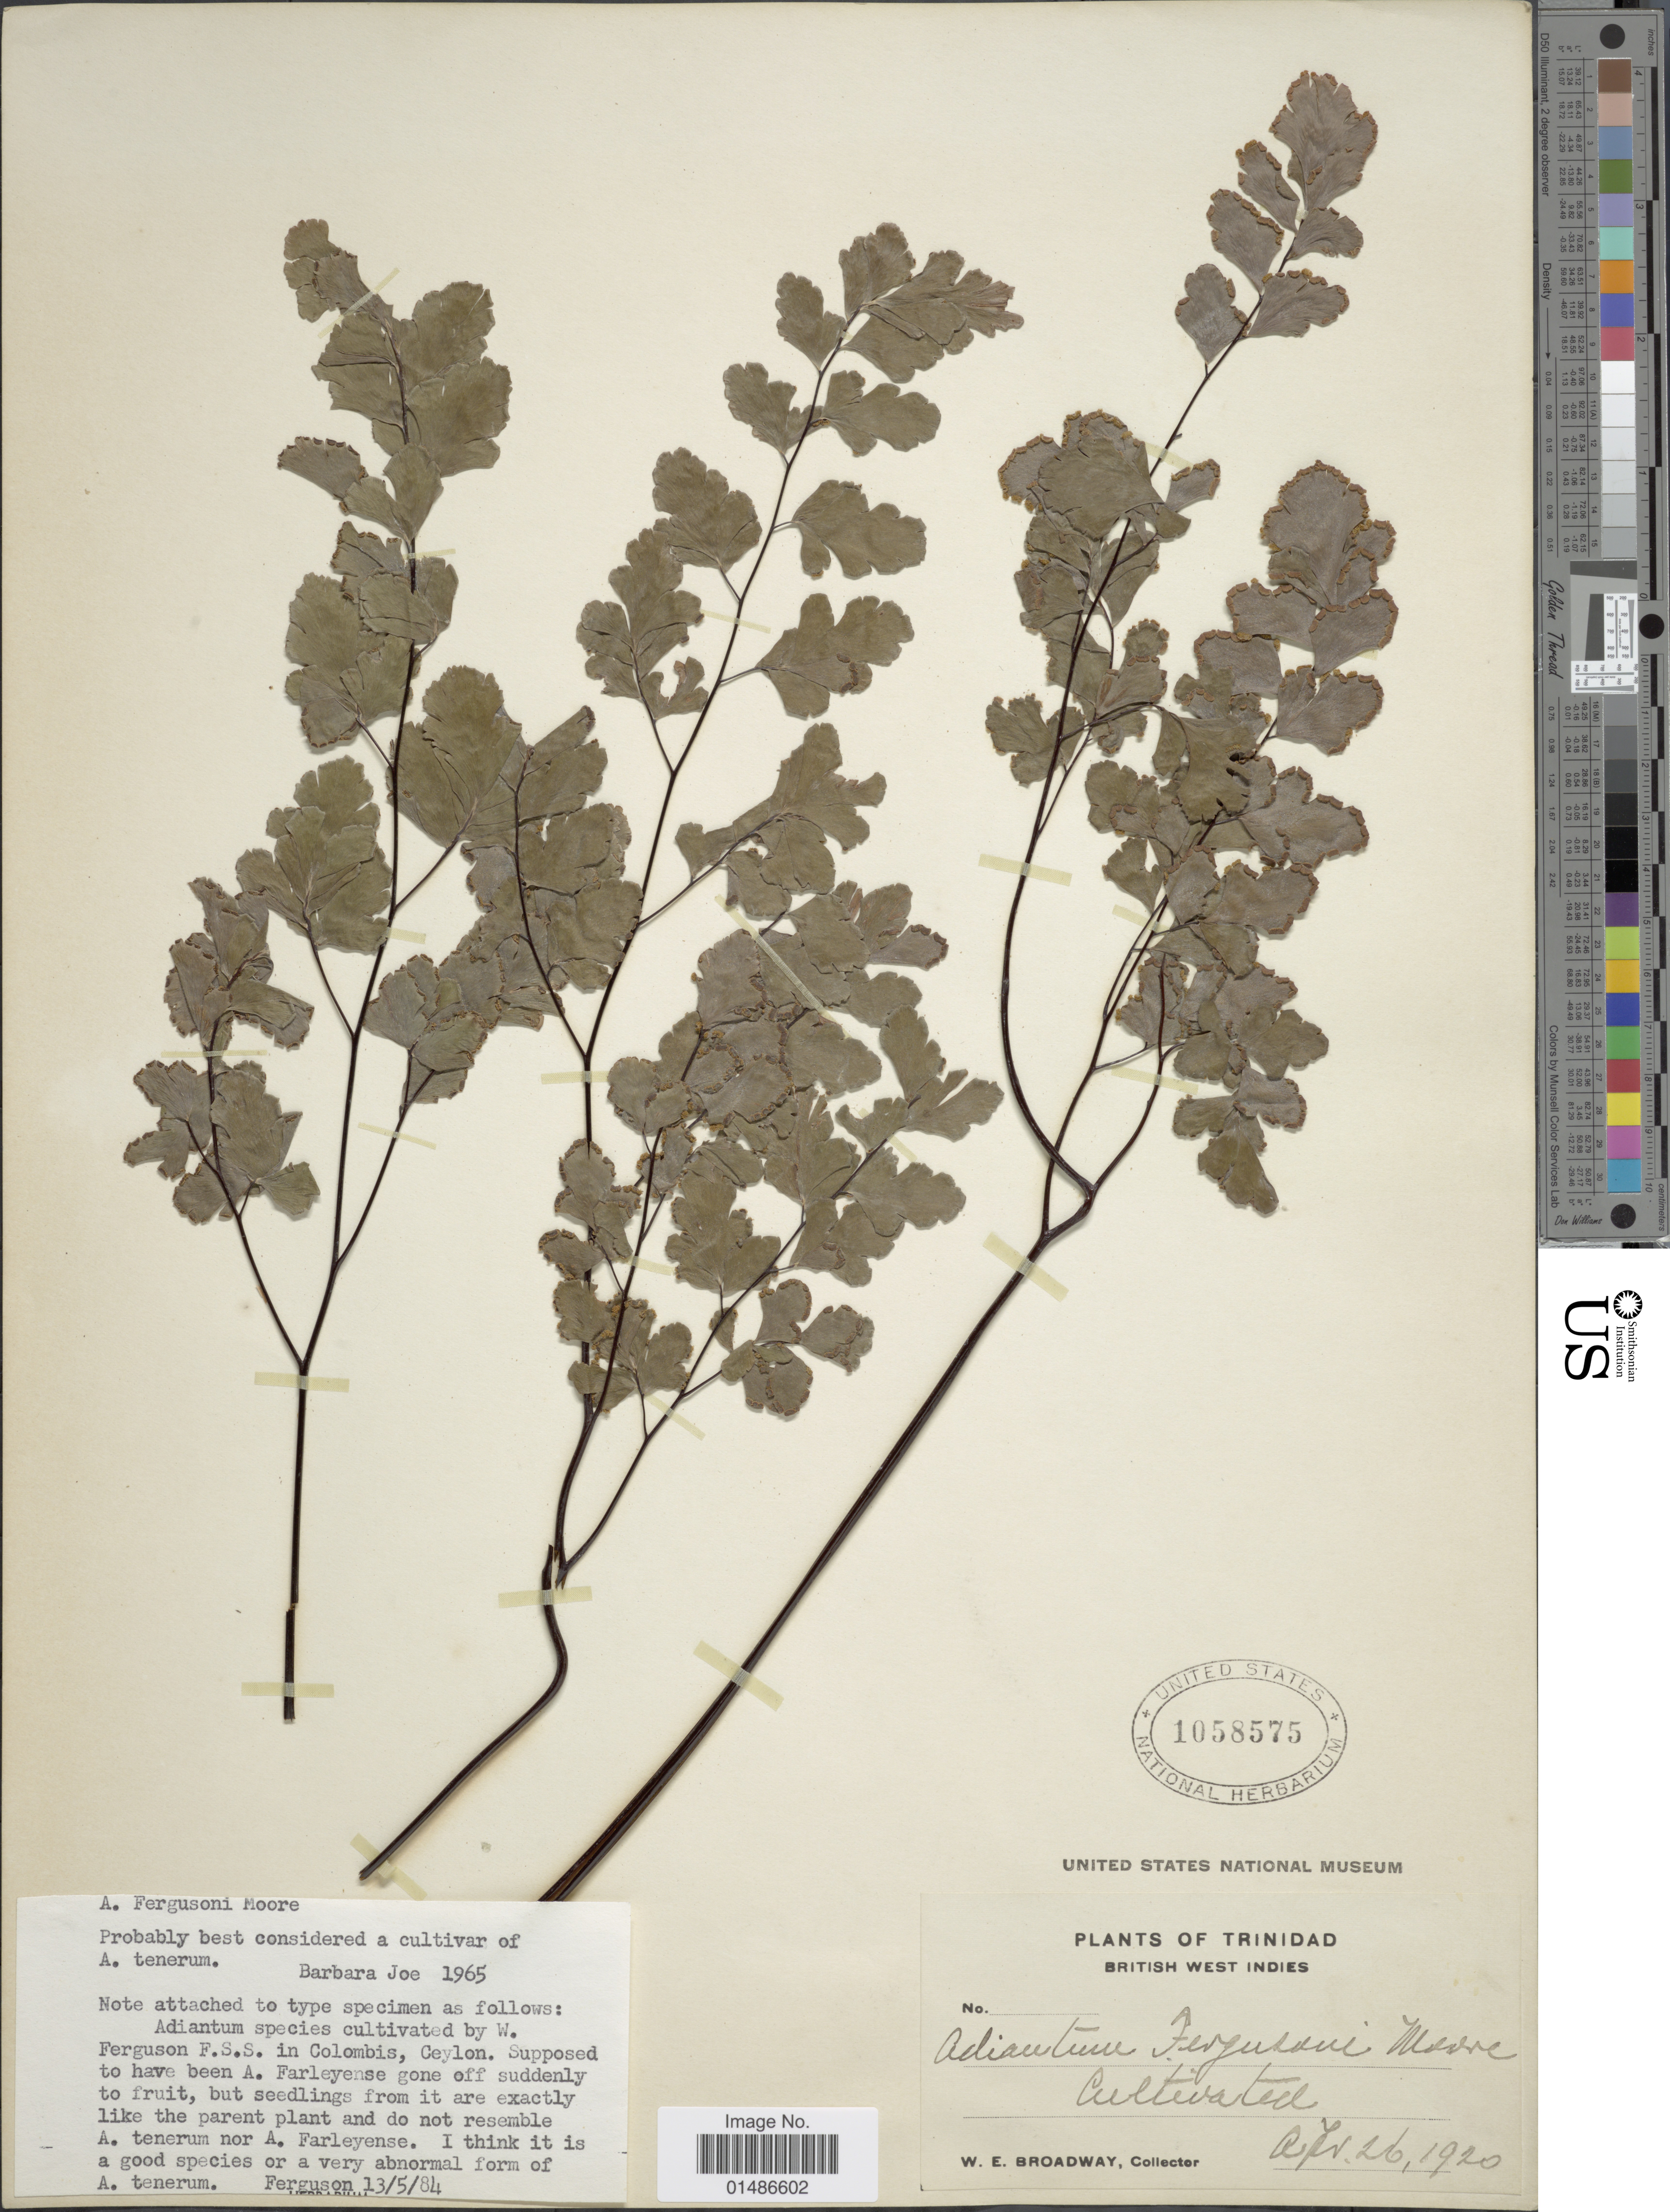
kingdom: Plantae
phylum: Tracheophyta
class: Polypodiopsida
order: Polypodiales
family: Pteridaceae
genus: Adiantum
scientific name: Adiantum tenerum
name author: Sw.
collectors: W. E. Broadway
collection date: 1920-04-26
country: Trinidad and Tobago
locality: Trinidad. British West Indies.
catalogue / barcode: US 1058575